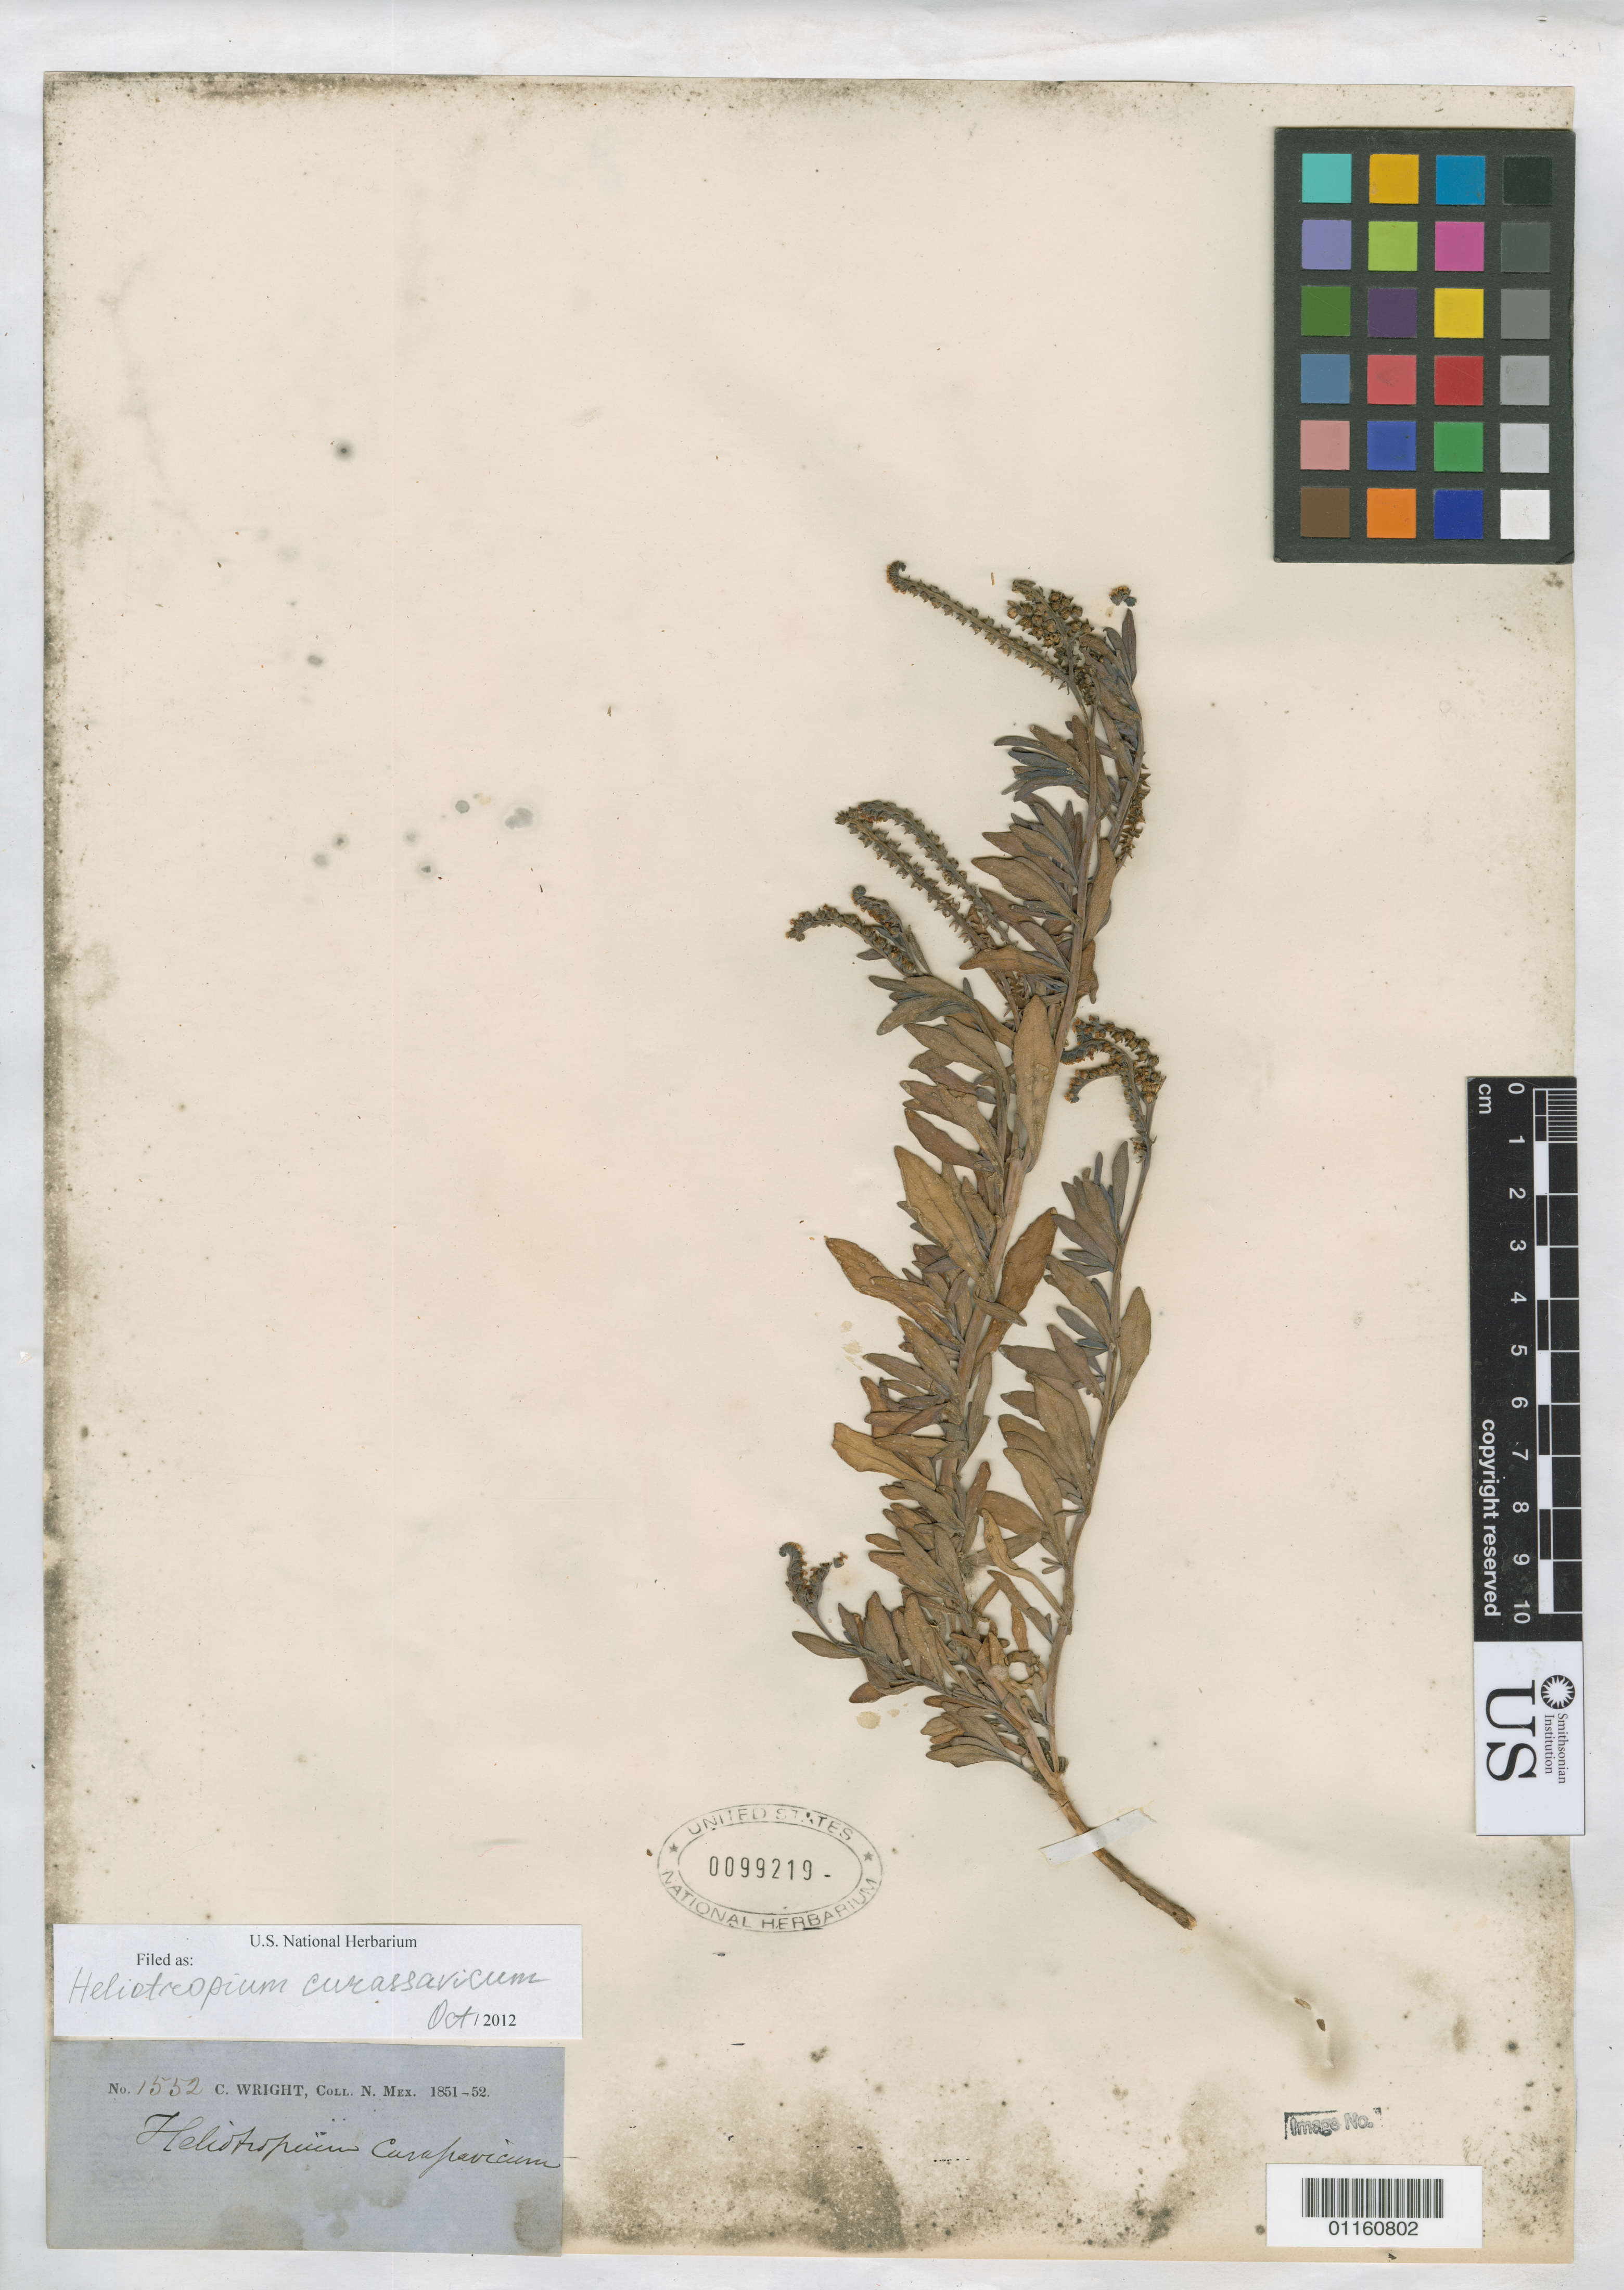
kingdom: Plantae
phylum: Tracheophyta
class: Magnoliopsida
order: Boraginales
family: Heliotropiaceae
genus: Heliotropium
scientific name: Heliotropium curassavicum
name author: L.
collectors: C. Wright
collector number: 1552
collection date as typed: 1851 to -- --- 1852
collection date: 1851/1852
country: United States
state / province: New Mexico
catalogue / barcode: US 99219